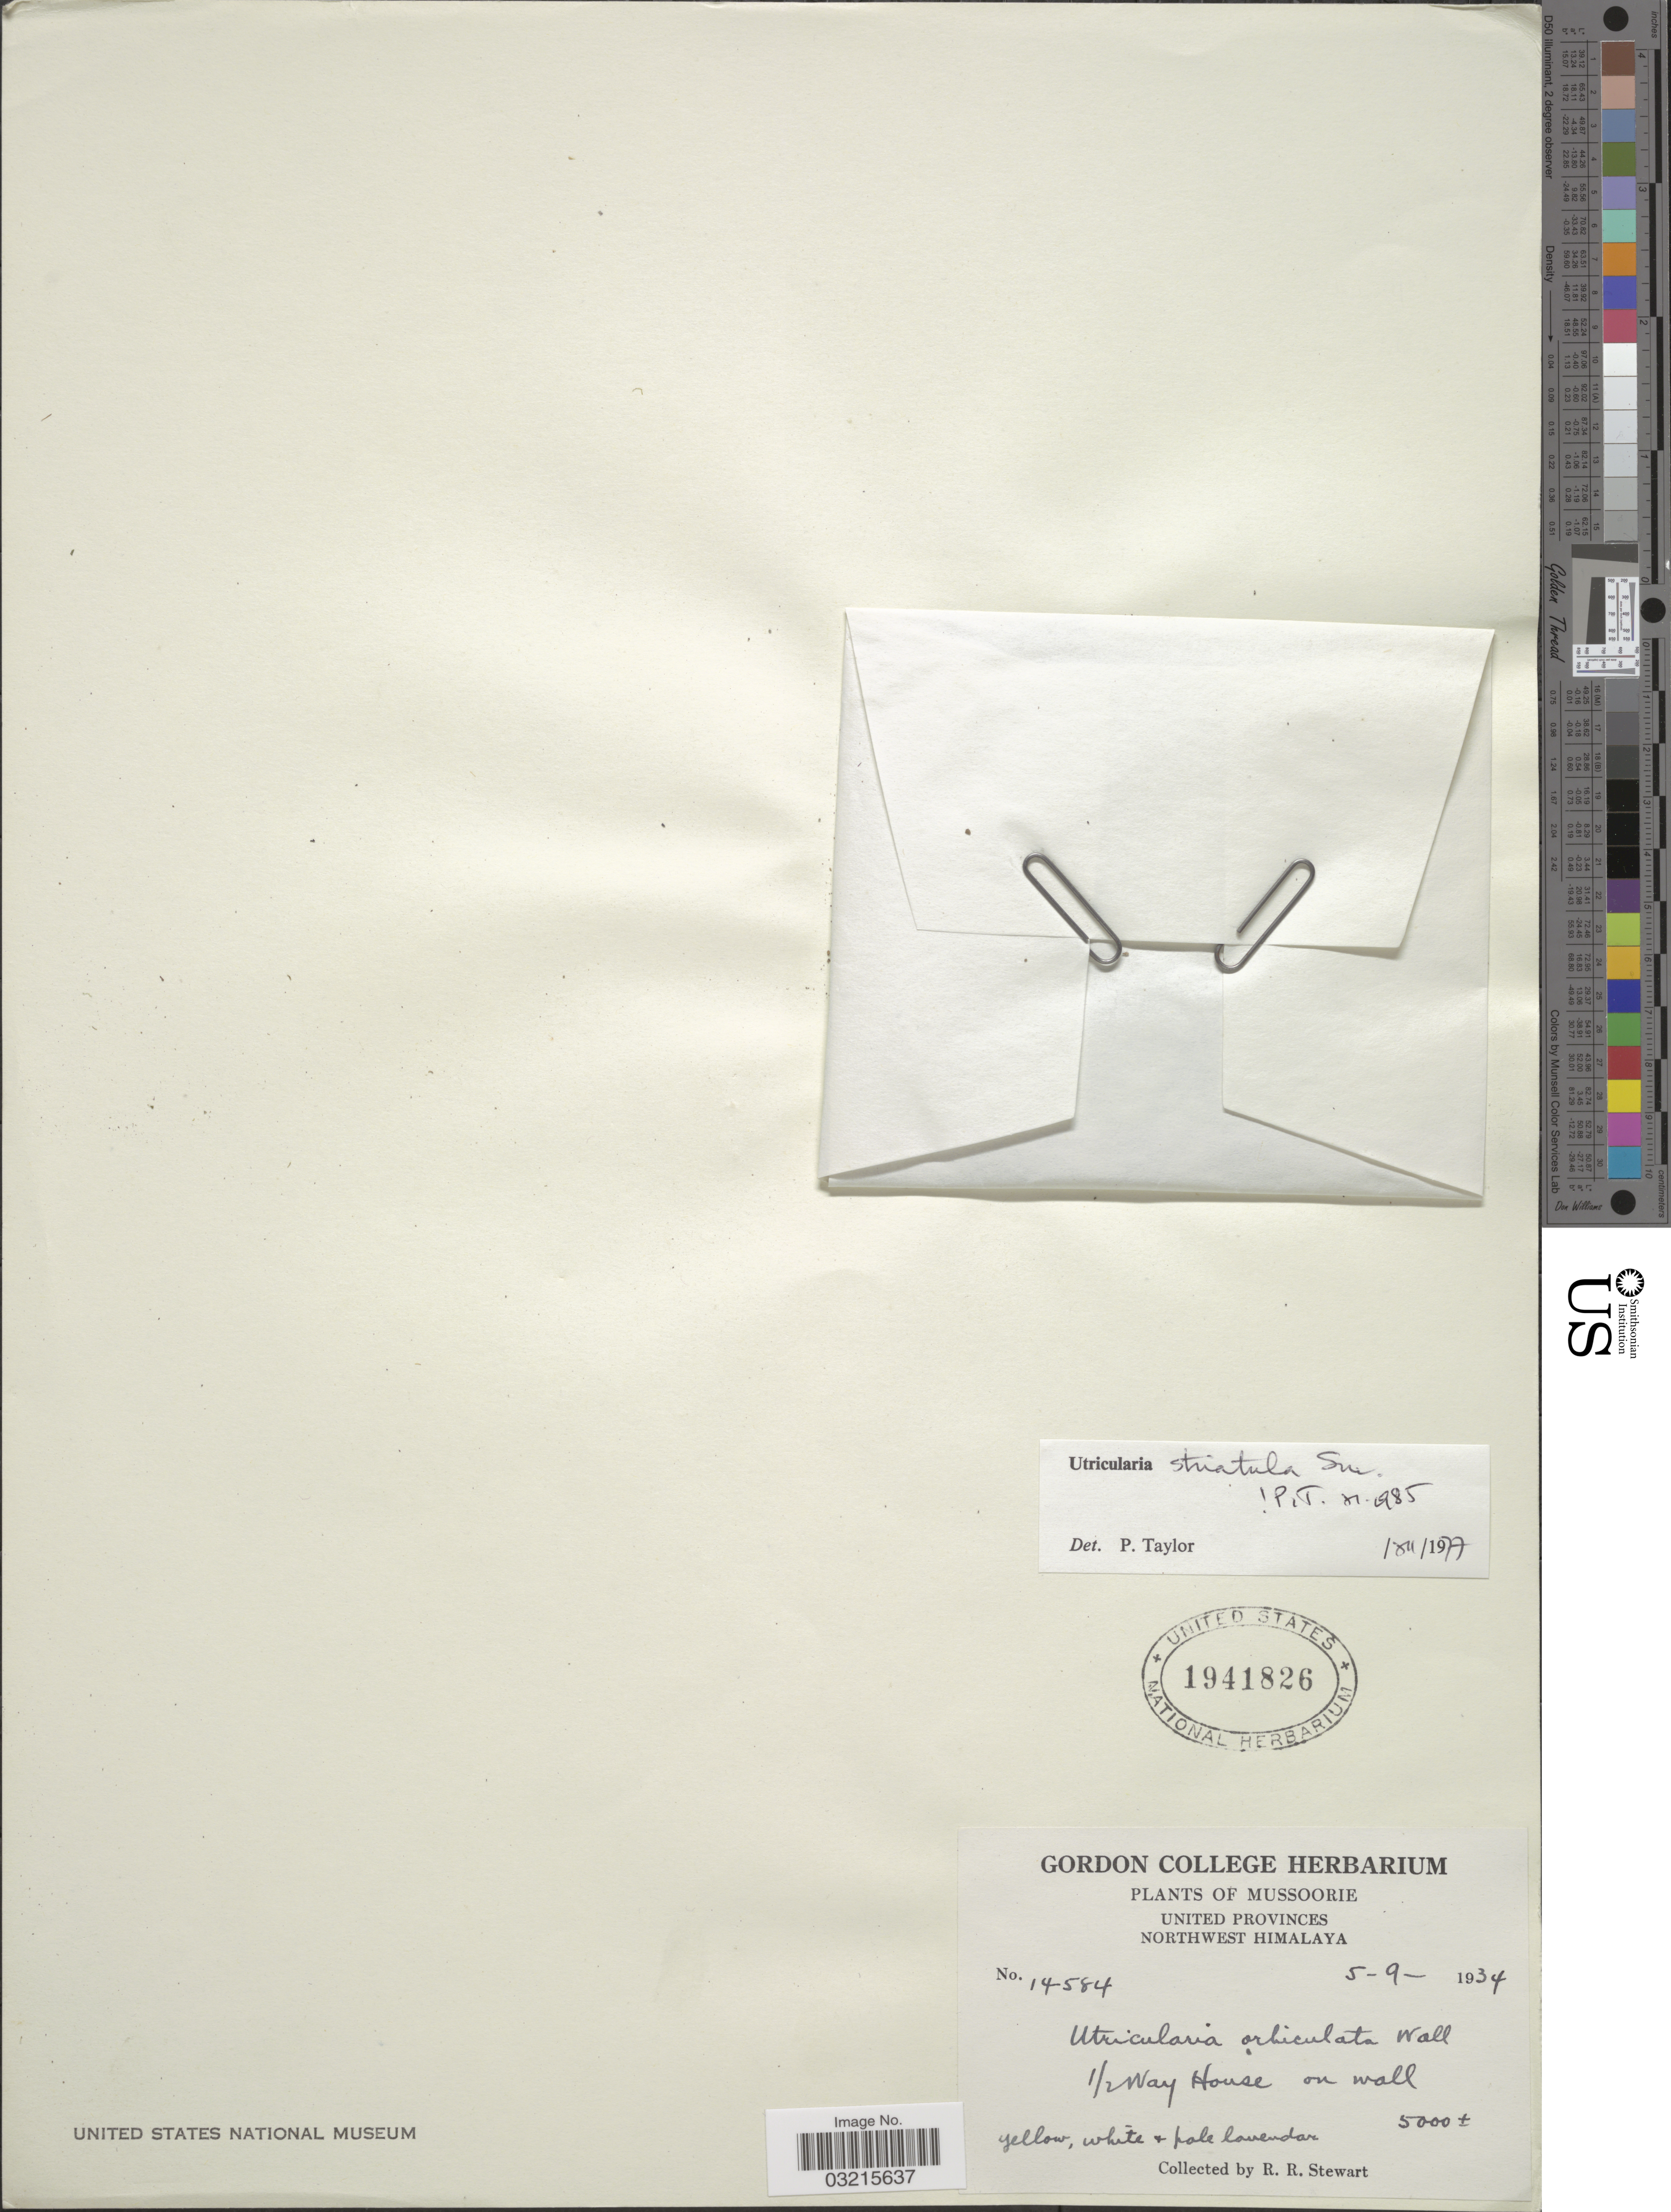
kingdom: Plantae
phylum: Tracheophyta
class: Magnoliopsida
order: Lamiales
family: Lentibulariaceae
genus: Utricularia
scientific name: Utricularia striatula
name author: Sm.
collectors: R. Stewart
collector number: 14584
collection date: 1934-05-09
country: India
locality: Mussoorie, United Provinces, Northwest Himalaya, ½ Way House on wall.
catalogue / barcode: US 1941826